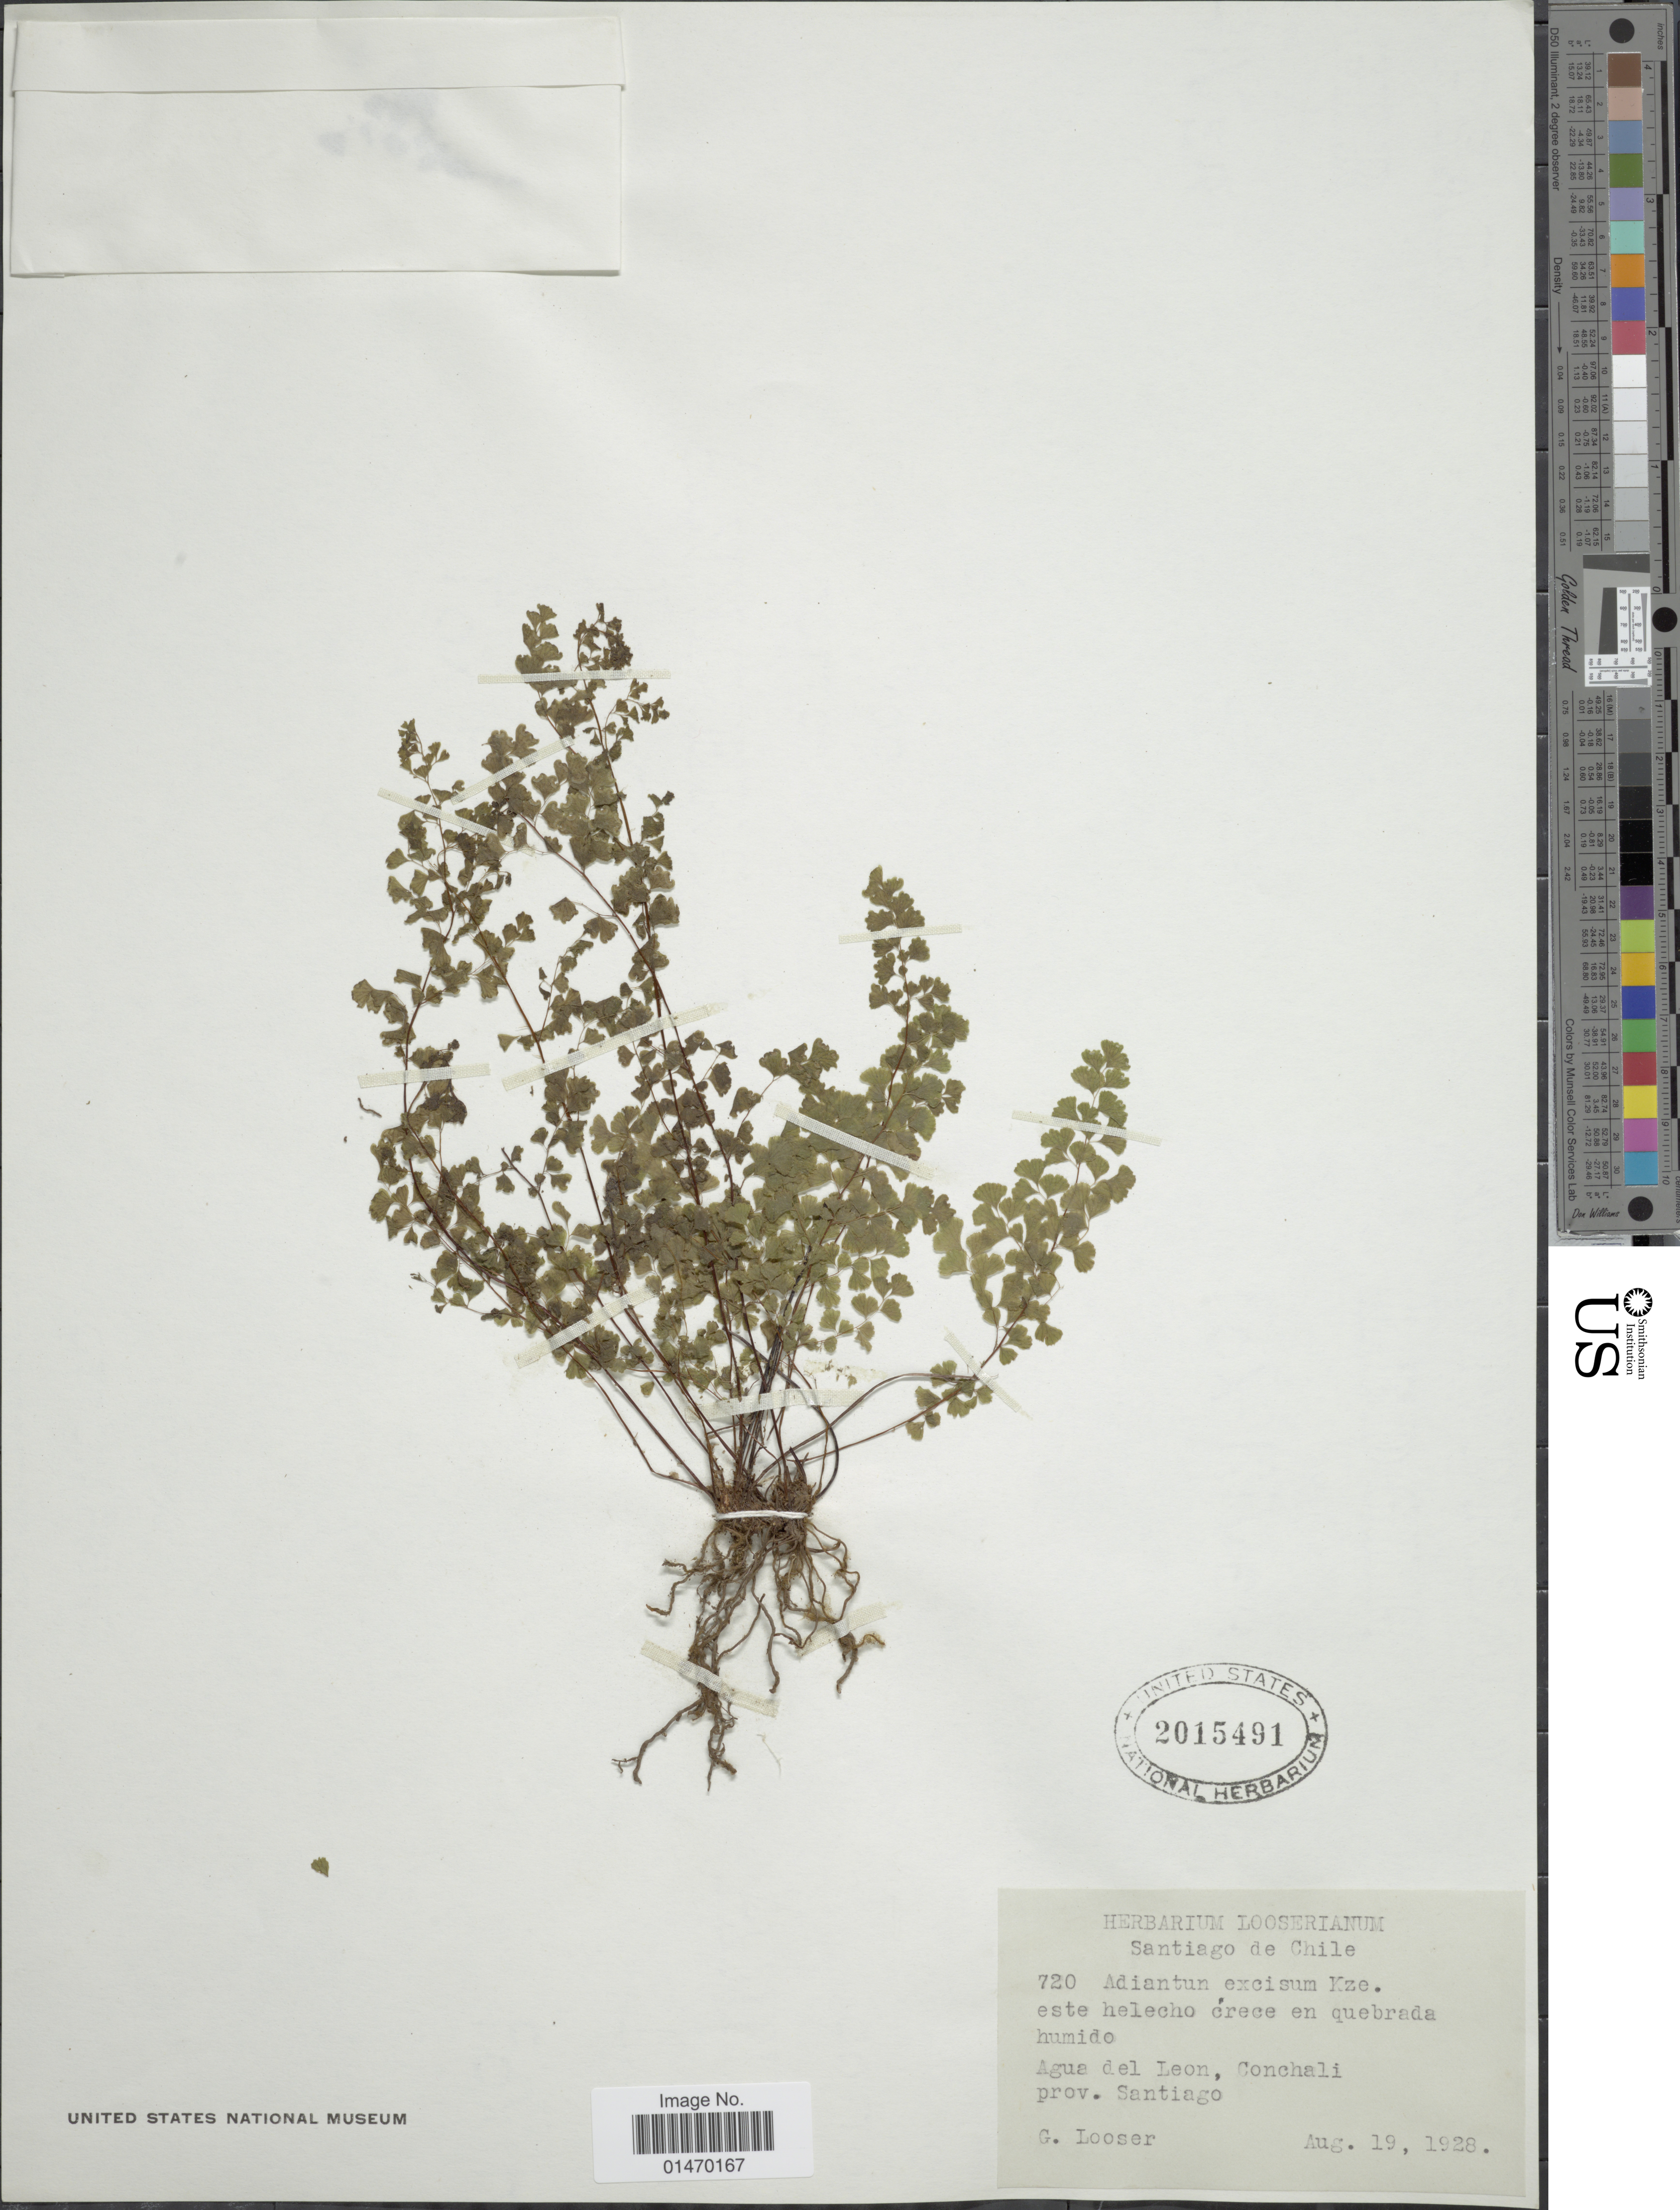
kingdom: Plantae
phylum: Tracheophyta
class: Polypodiopsida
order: Polypodiales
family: Pteridaceae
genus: Adiantum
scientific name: Adiantum excisum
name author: Kunze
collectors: G. Looser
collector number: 720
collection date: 1928-08-19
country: Chile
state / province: Región Metropolitana (RM)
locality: Santiago de Chile, Agua del Leon, Conchali, Prov. Santiago.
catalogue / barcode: US 2015491